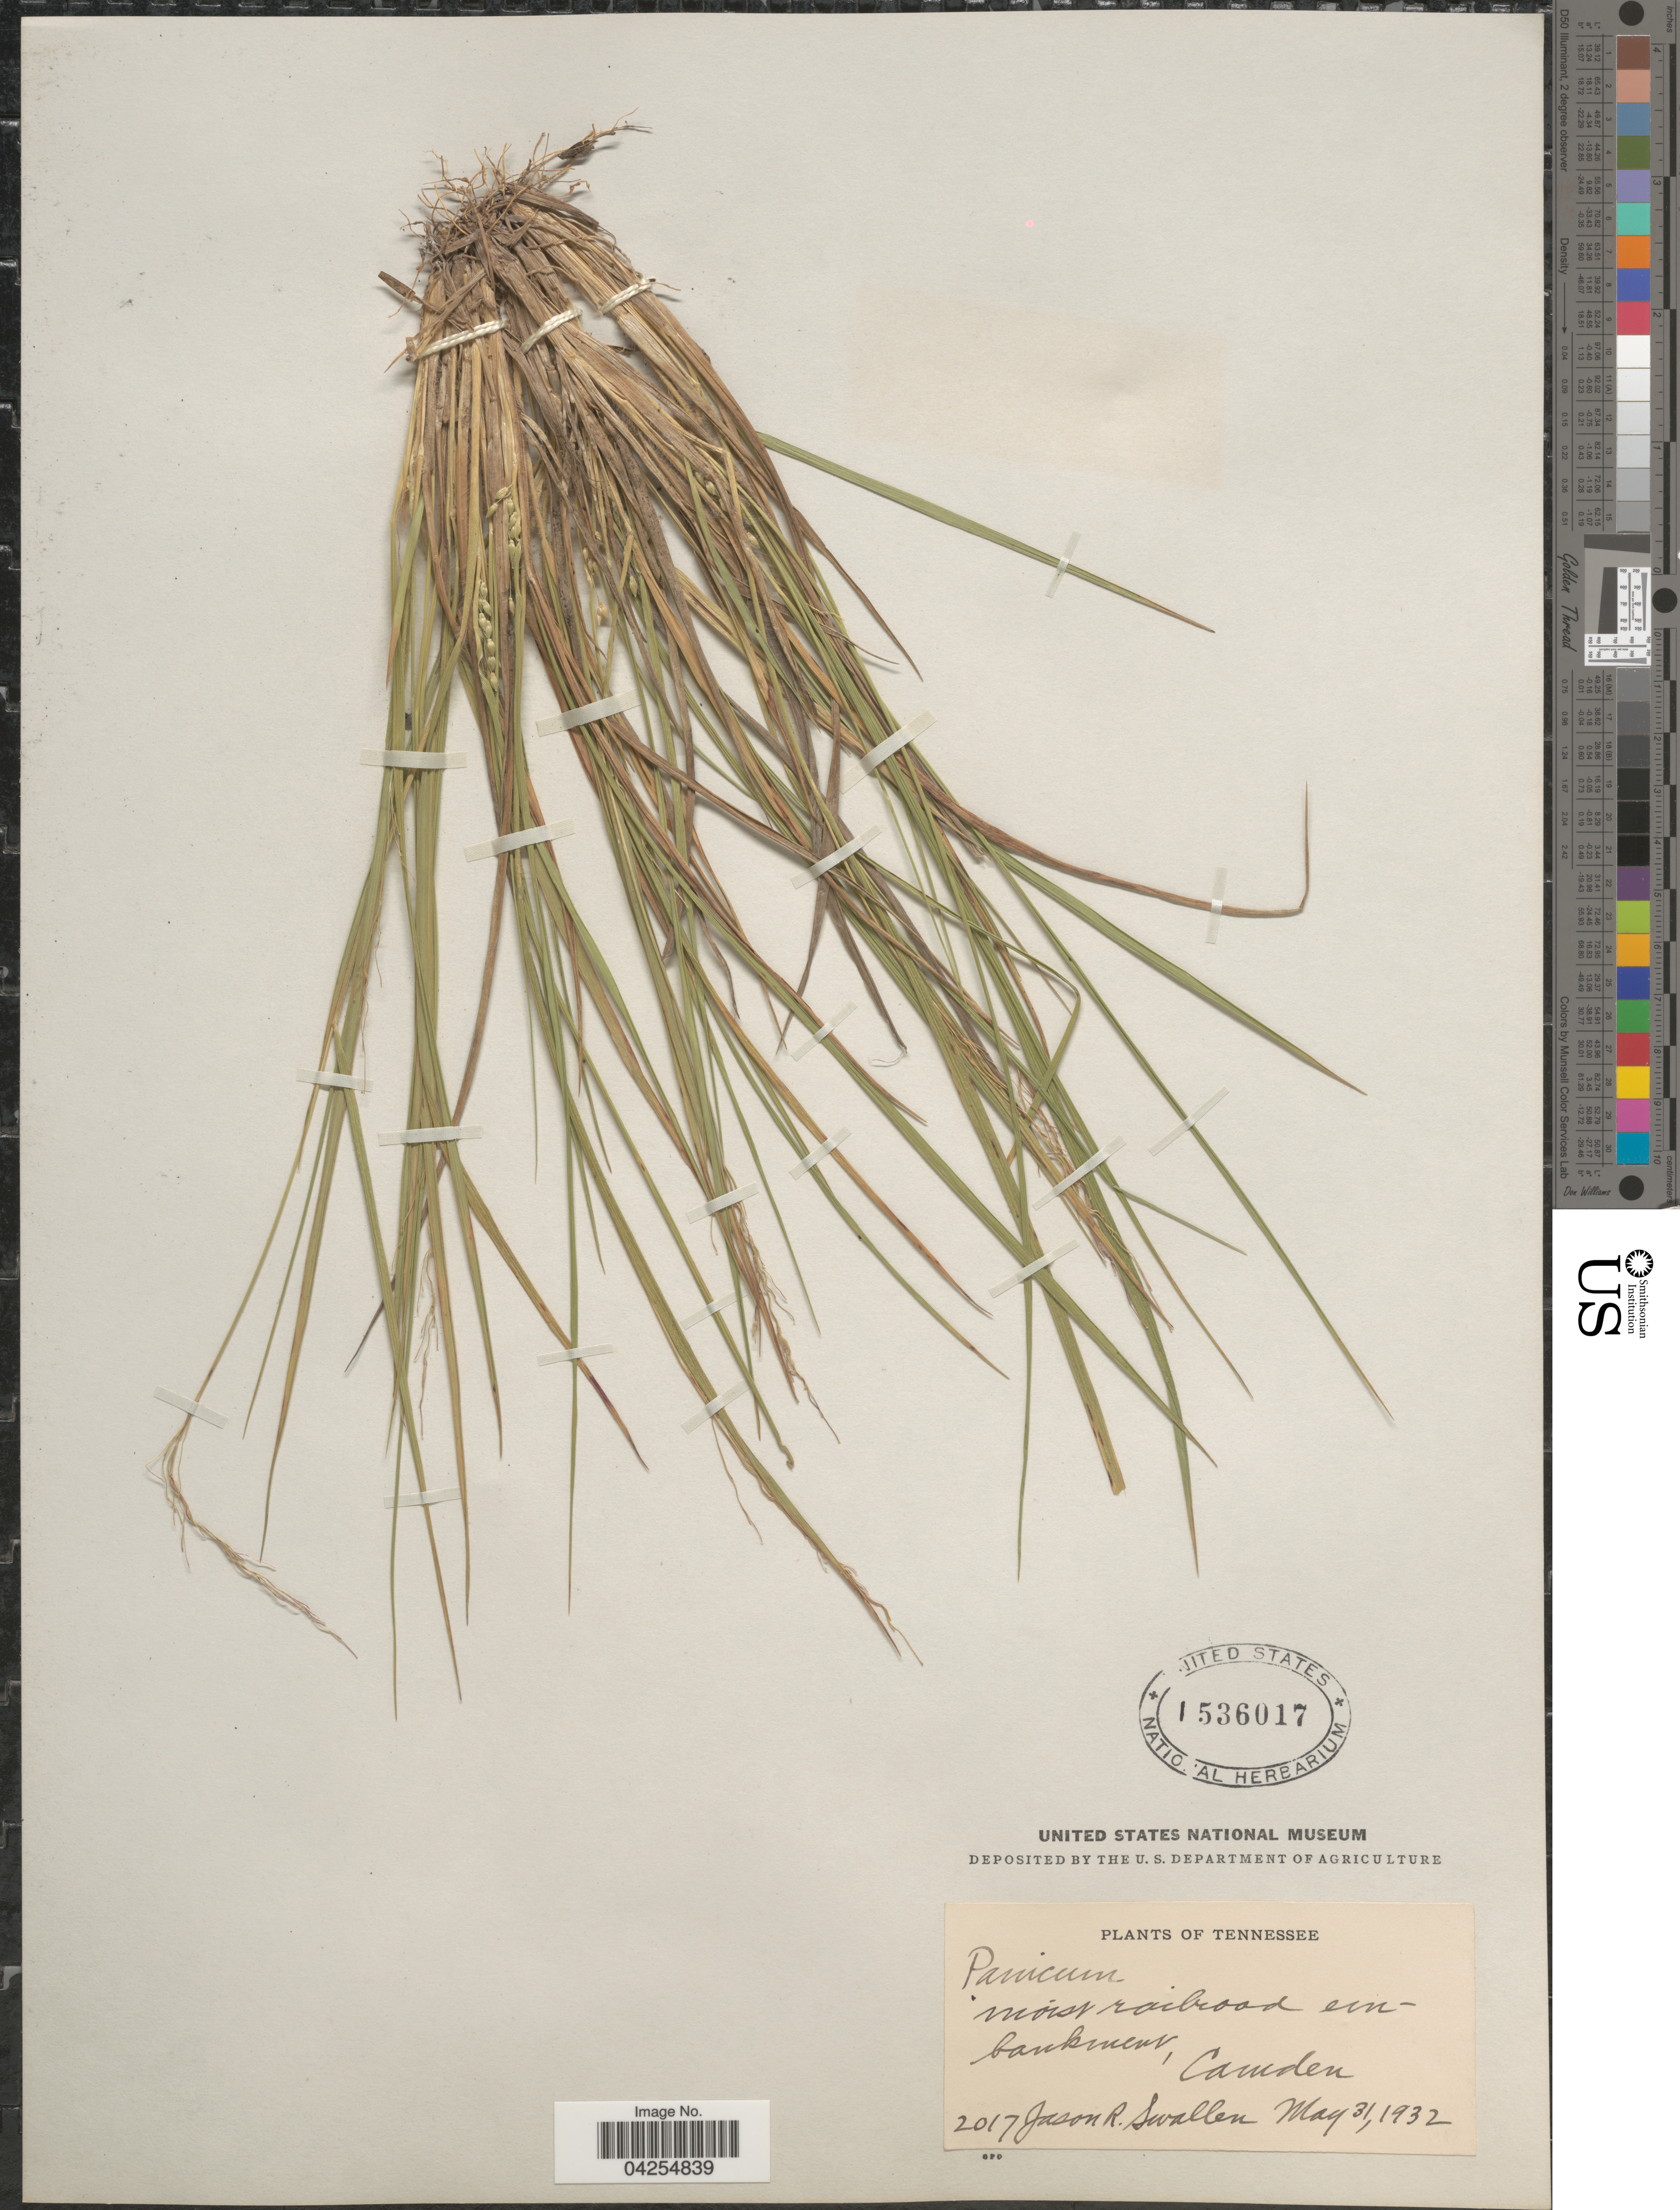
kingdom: Plantae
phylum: Tracheophyta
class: Liliopsida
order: Poales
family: Poaceae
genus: Dichanthelium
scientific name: Dichanthelium depauperatum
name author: (Muhl.) Gould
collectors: J. R. Swallen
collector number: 2017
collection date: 1932-05-31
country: United States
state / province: Tennessee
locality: Moist railroad embankment, Camden.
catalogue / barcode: US 1536017